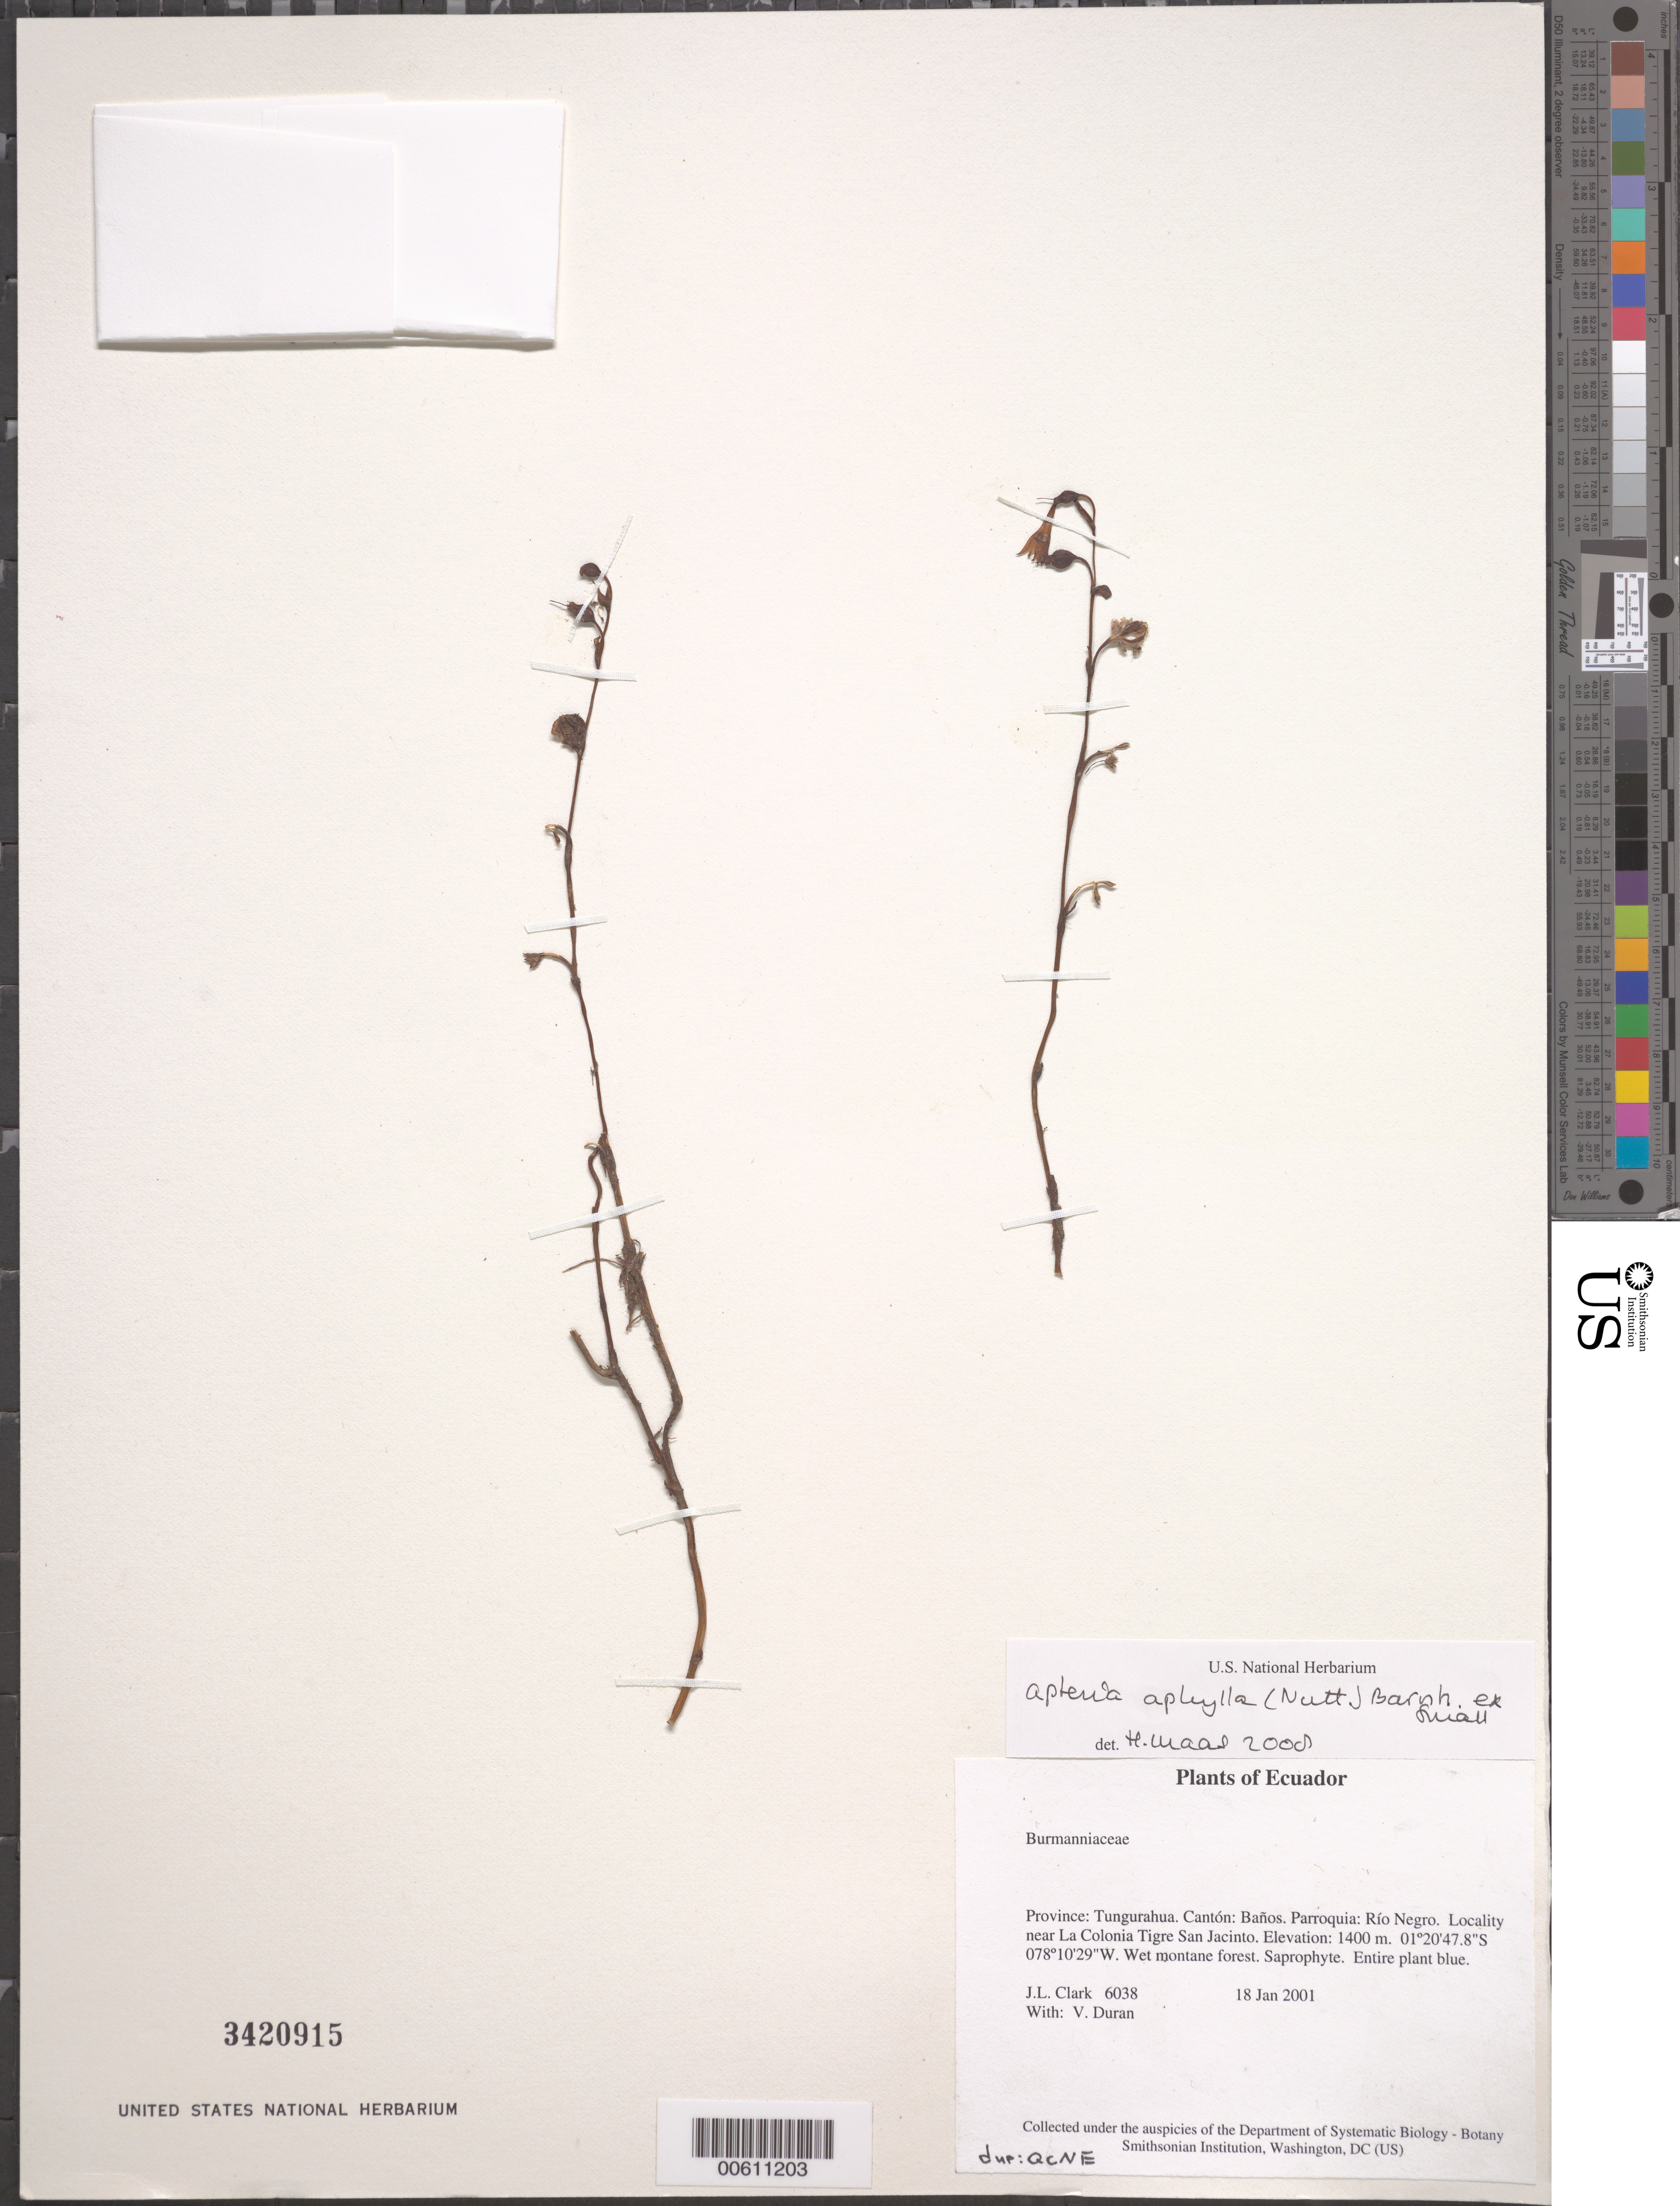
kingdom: Plantae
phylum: Tracheophyta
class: Liliopsida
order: Dioscoreales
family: Burmanniaceae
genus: Apteria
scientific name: Apteria aphylla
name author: (Nutt.) Barnhart ex Small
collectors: J. L. Clark & V. Duran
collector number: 6038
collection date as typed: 18 Jan 2001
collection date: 2001-01-18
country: Ecuador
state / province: Tungurahua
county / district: Baños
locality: Parroquia: Río Negro. LoCality near La Colonia Tigre San Jacinto.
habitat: Wet montane forest.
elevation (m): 1400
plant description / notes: QCNE, US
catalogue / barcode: US 3420915